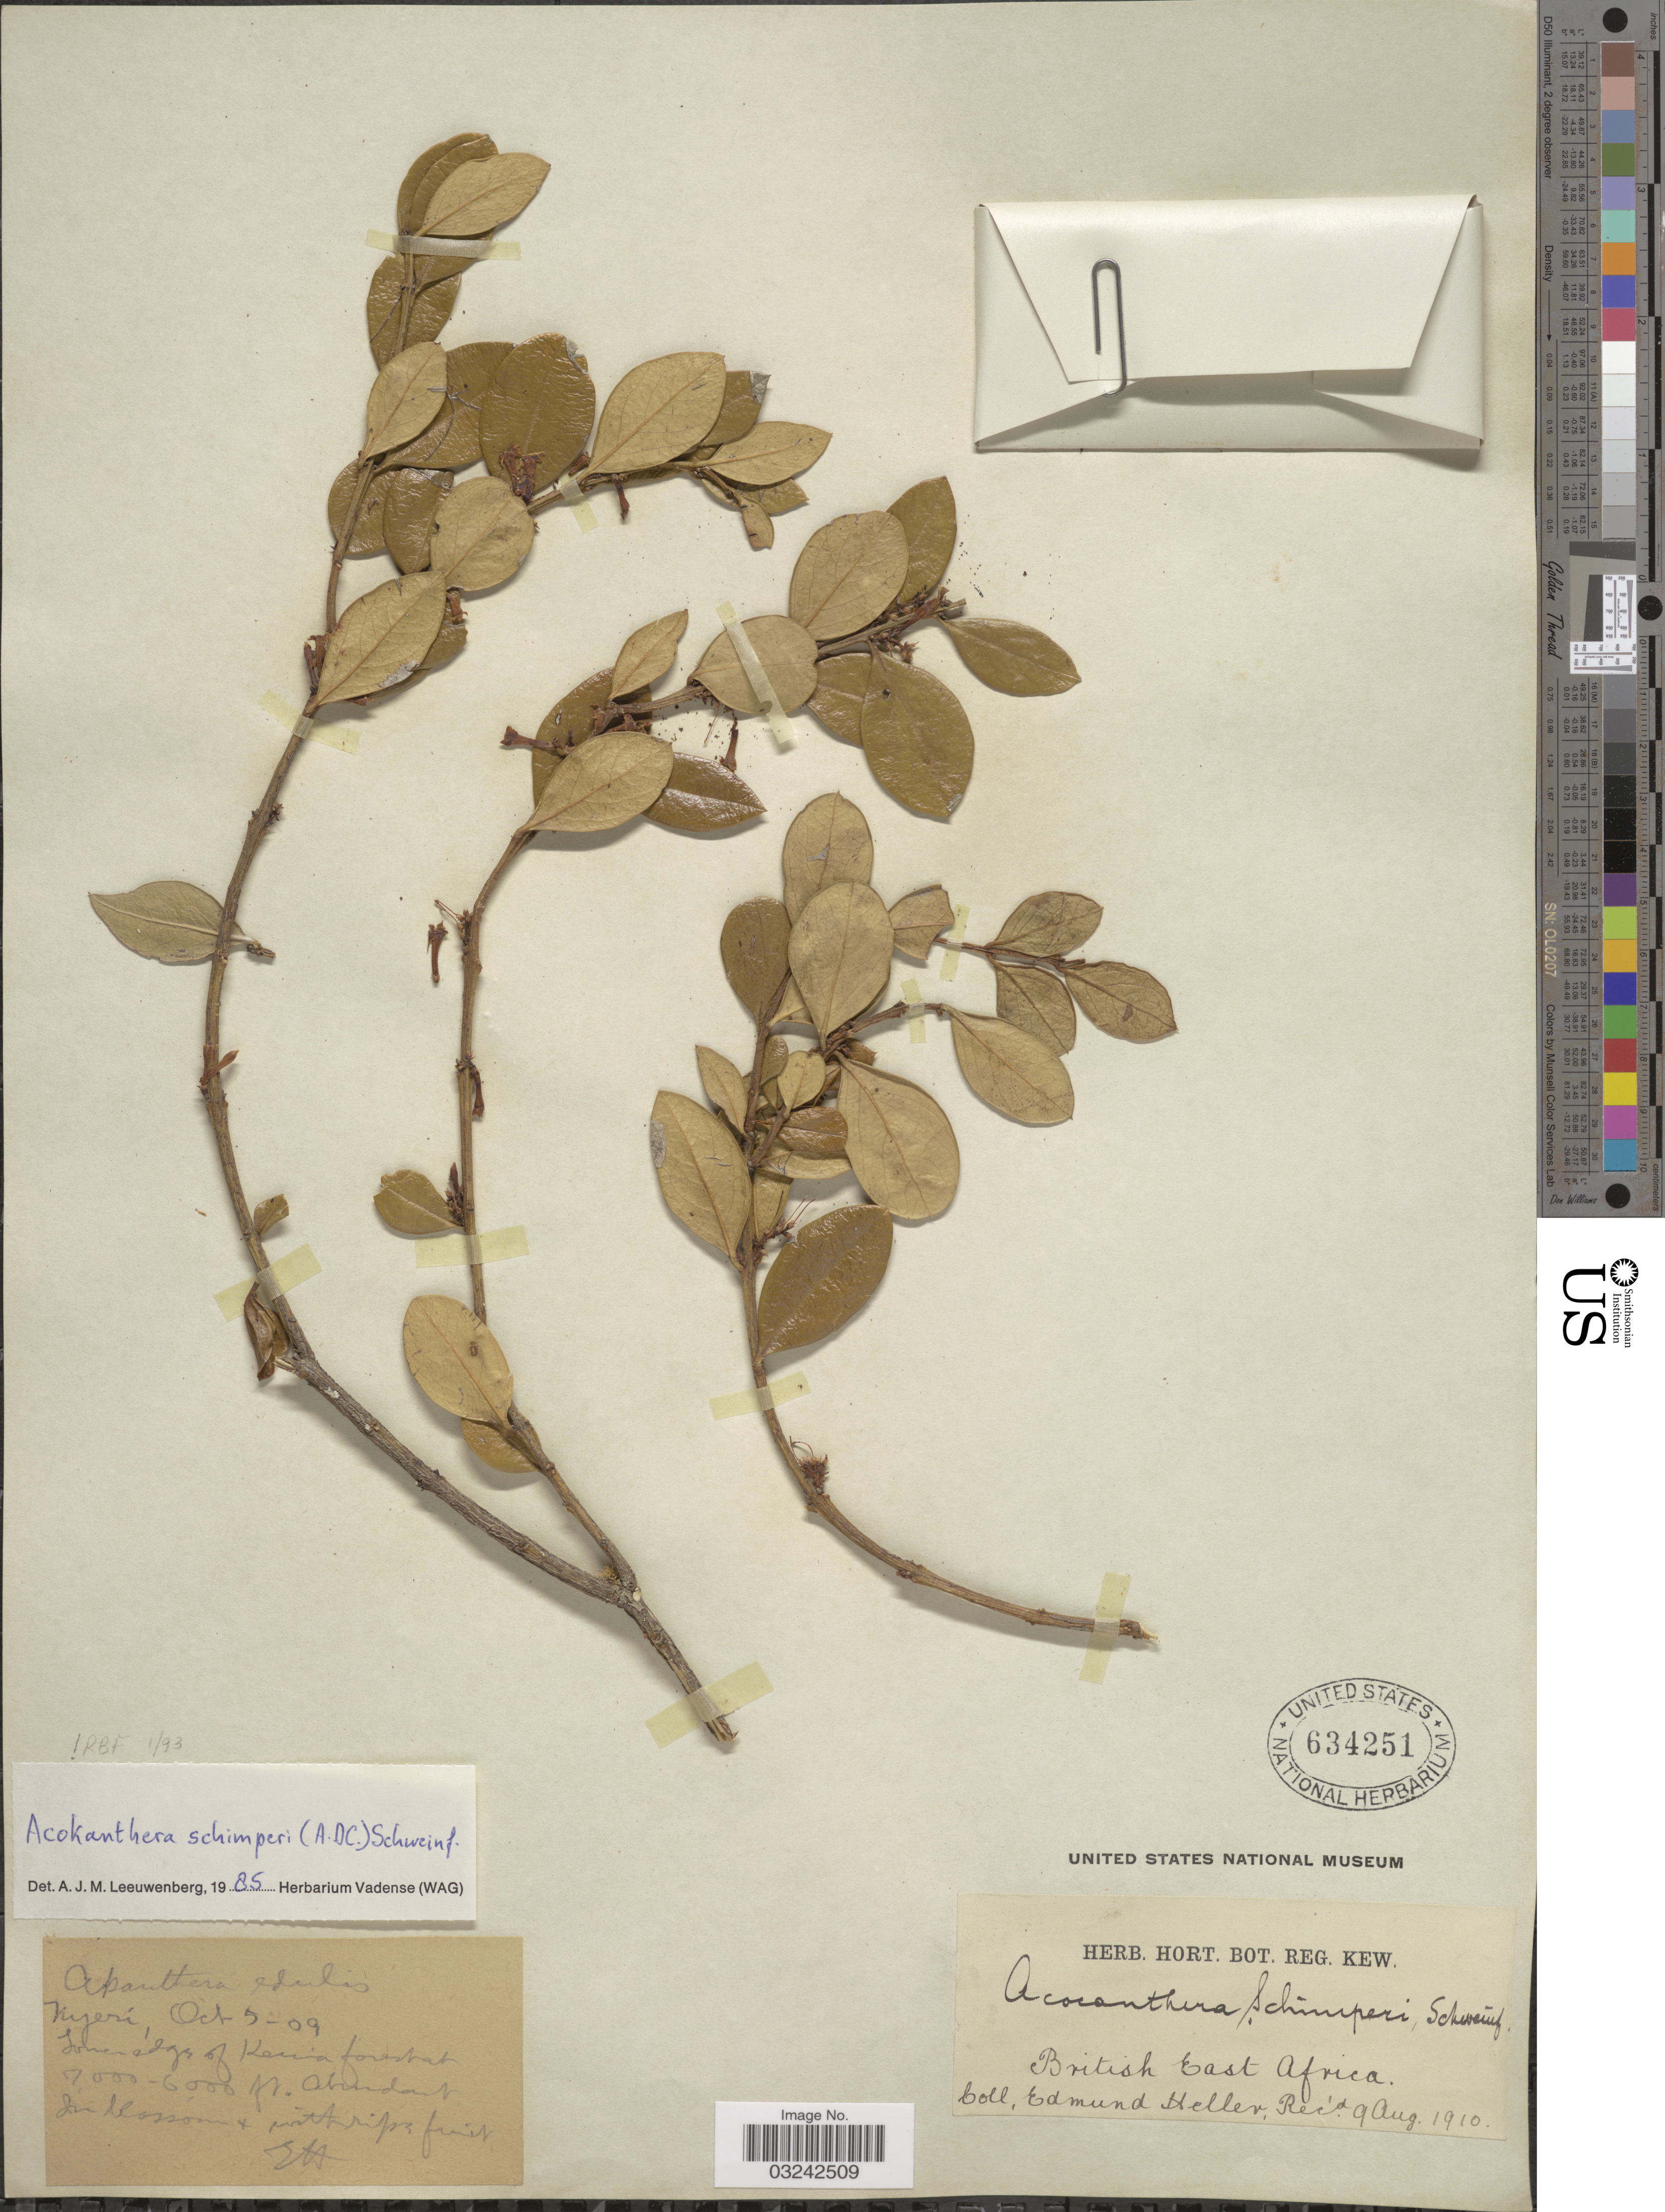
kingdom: Plantae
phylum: Tracheophyta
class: Magnoliopsida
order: Gentianales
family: Apocynaceae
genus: Acokanthera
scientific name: Acokanthera schimperi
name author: (DC.) Schweinf.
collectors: E. Heller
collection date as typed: Transcribed d/m/y: 5/10/9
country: Kenya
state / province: Nyeri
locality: Lower edge of Kenia forest. British East Africa.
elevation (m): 1829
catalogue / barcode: US 634251